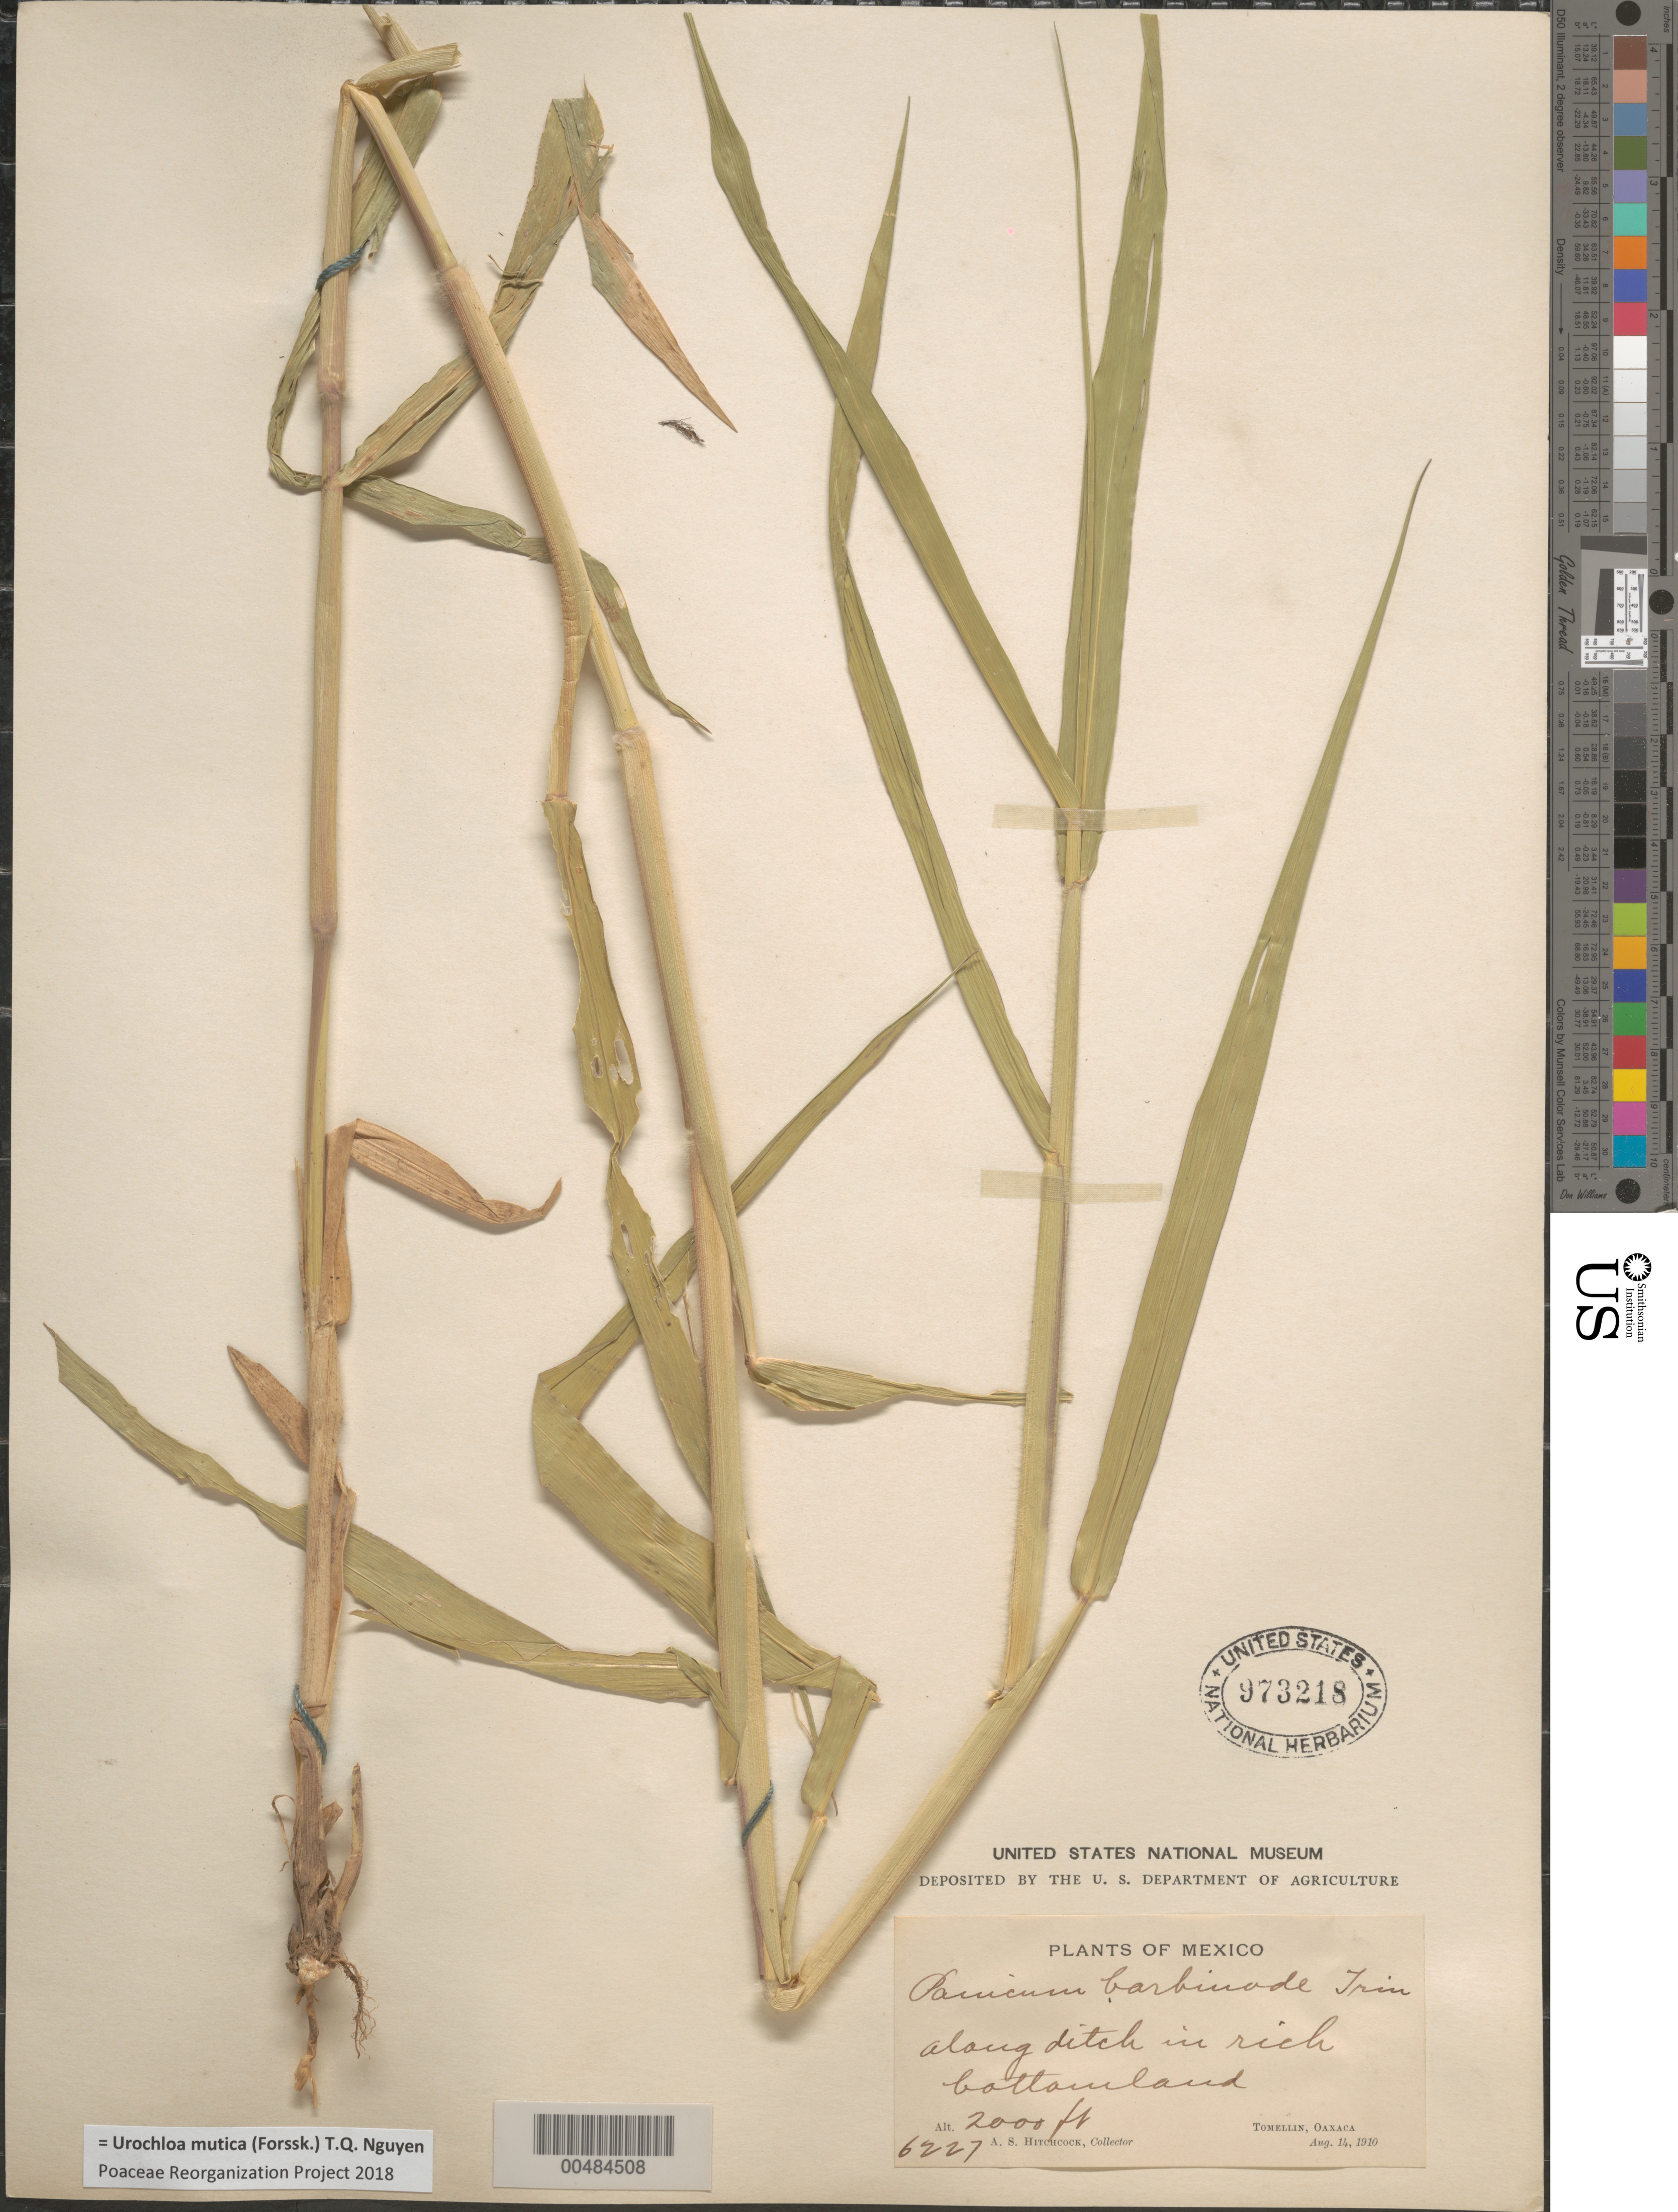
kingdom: Plantae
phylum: Tracheophyta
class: Liliopsida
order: Poales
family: Poaceae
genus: Brachiaria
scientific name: Brachiaria mutica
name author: (Forssk.) Stapf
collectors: A. S. Hitchcock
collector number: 6227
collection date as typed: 14 Aug 1910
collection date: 1910-08-14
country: Mexico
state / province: Oaxaca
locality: Tomellin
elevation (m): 610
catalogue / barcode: US 973218